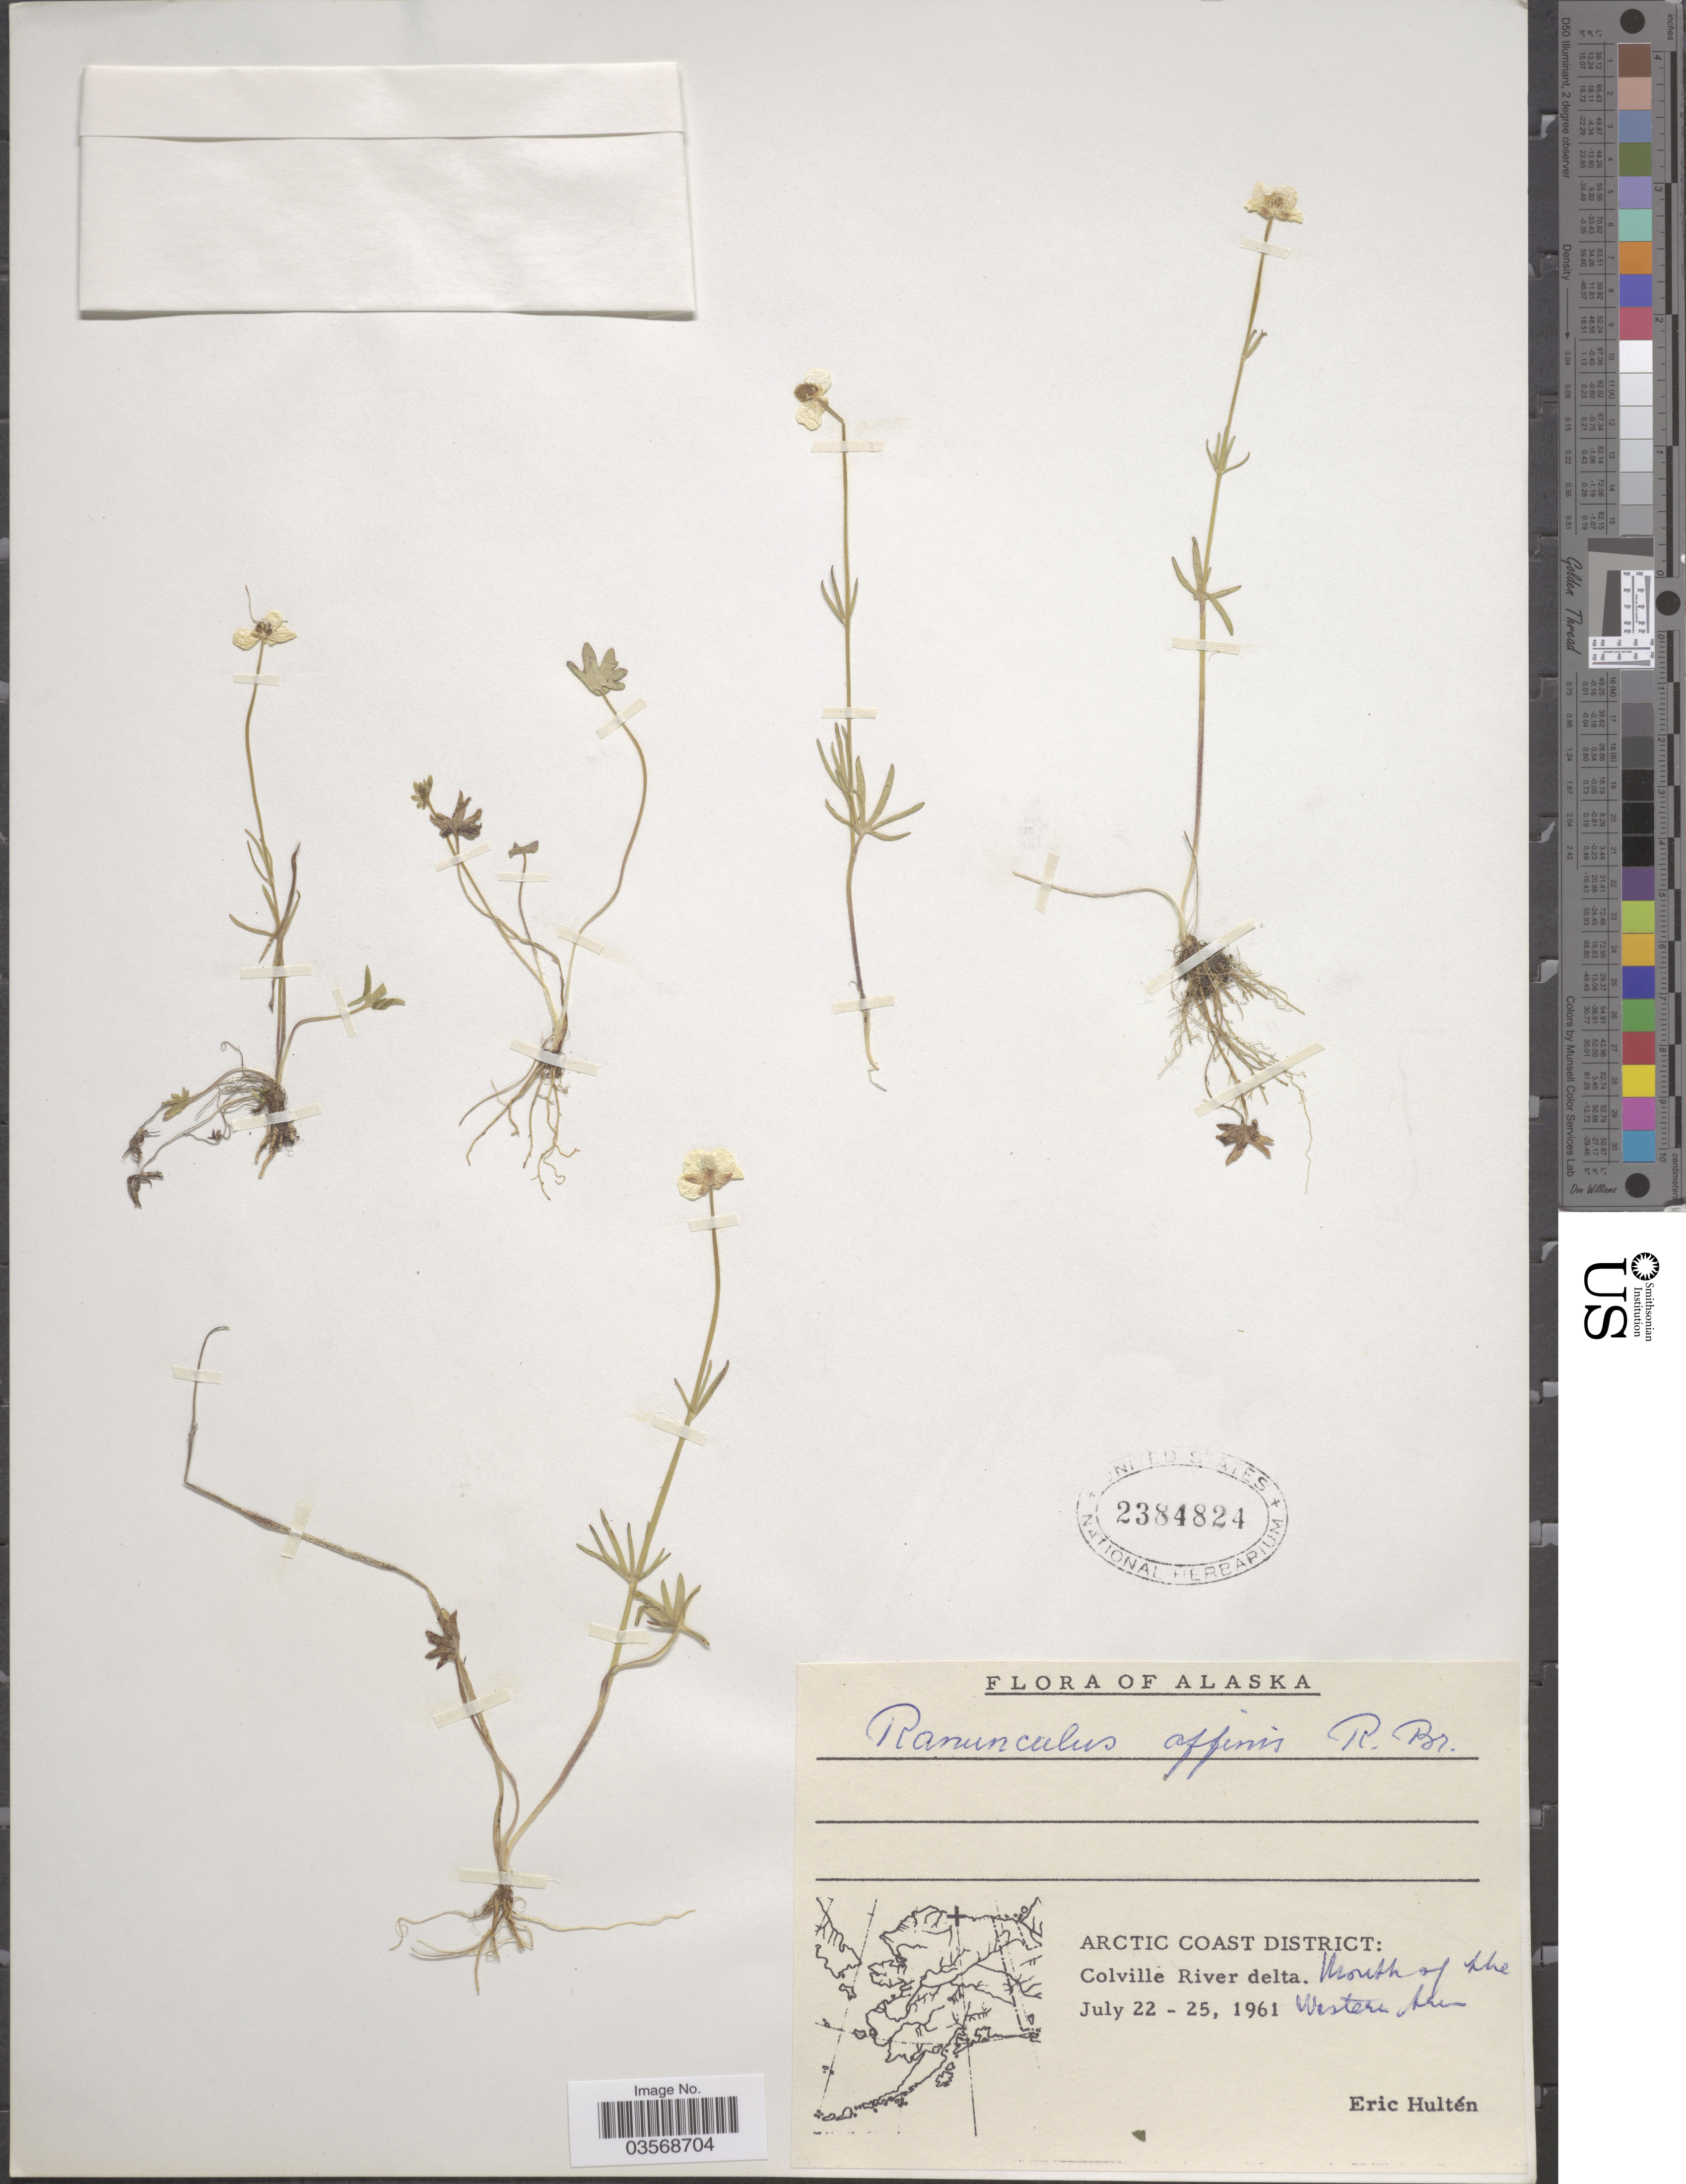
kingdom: Plantae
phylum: Tracheophyta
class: Magnoliopsida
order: Ranunculales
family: Ranunculaceae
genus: Ranunculus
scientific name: Ranunculus pedatifidus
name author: Sm.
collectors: E. G. Hultén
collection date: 1961-07-22/1961-07-25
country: United States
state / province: Alaska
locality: Arctic Coast District: Colville River delta. Mouth of the Western Arm.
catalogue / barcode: US 2384824